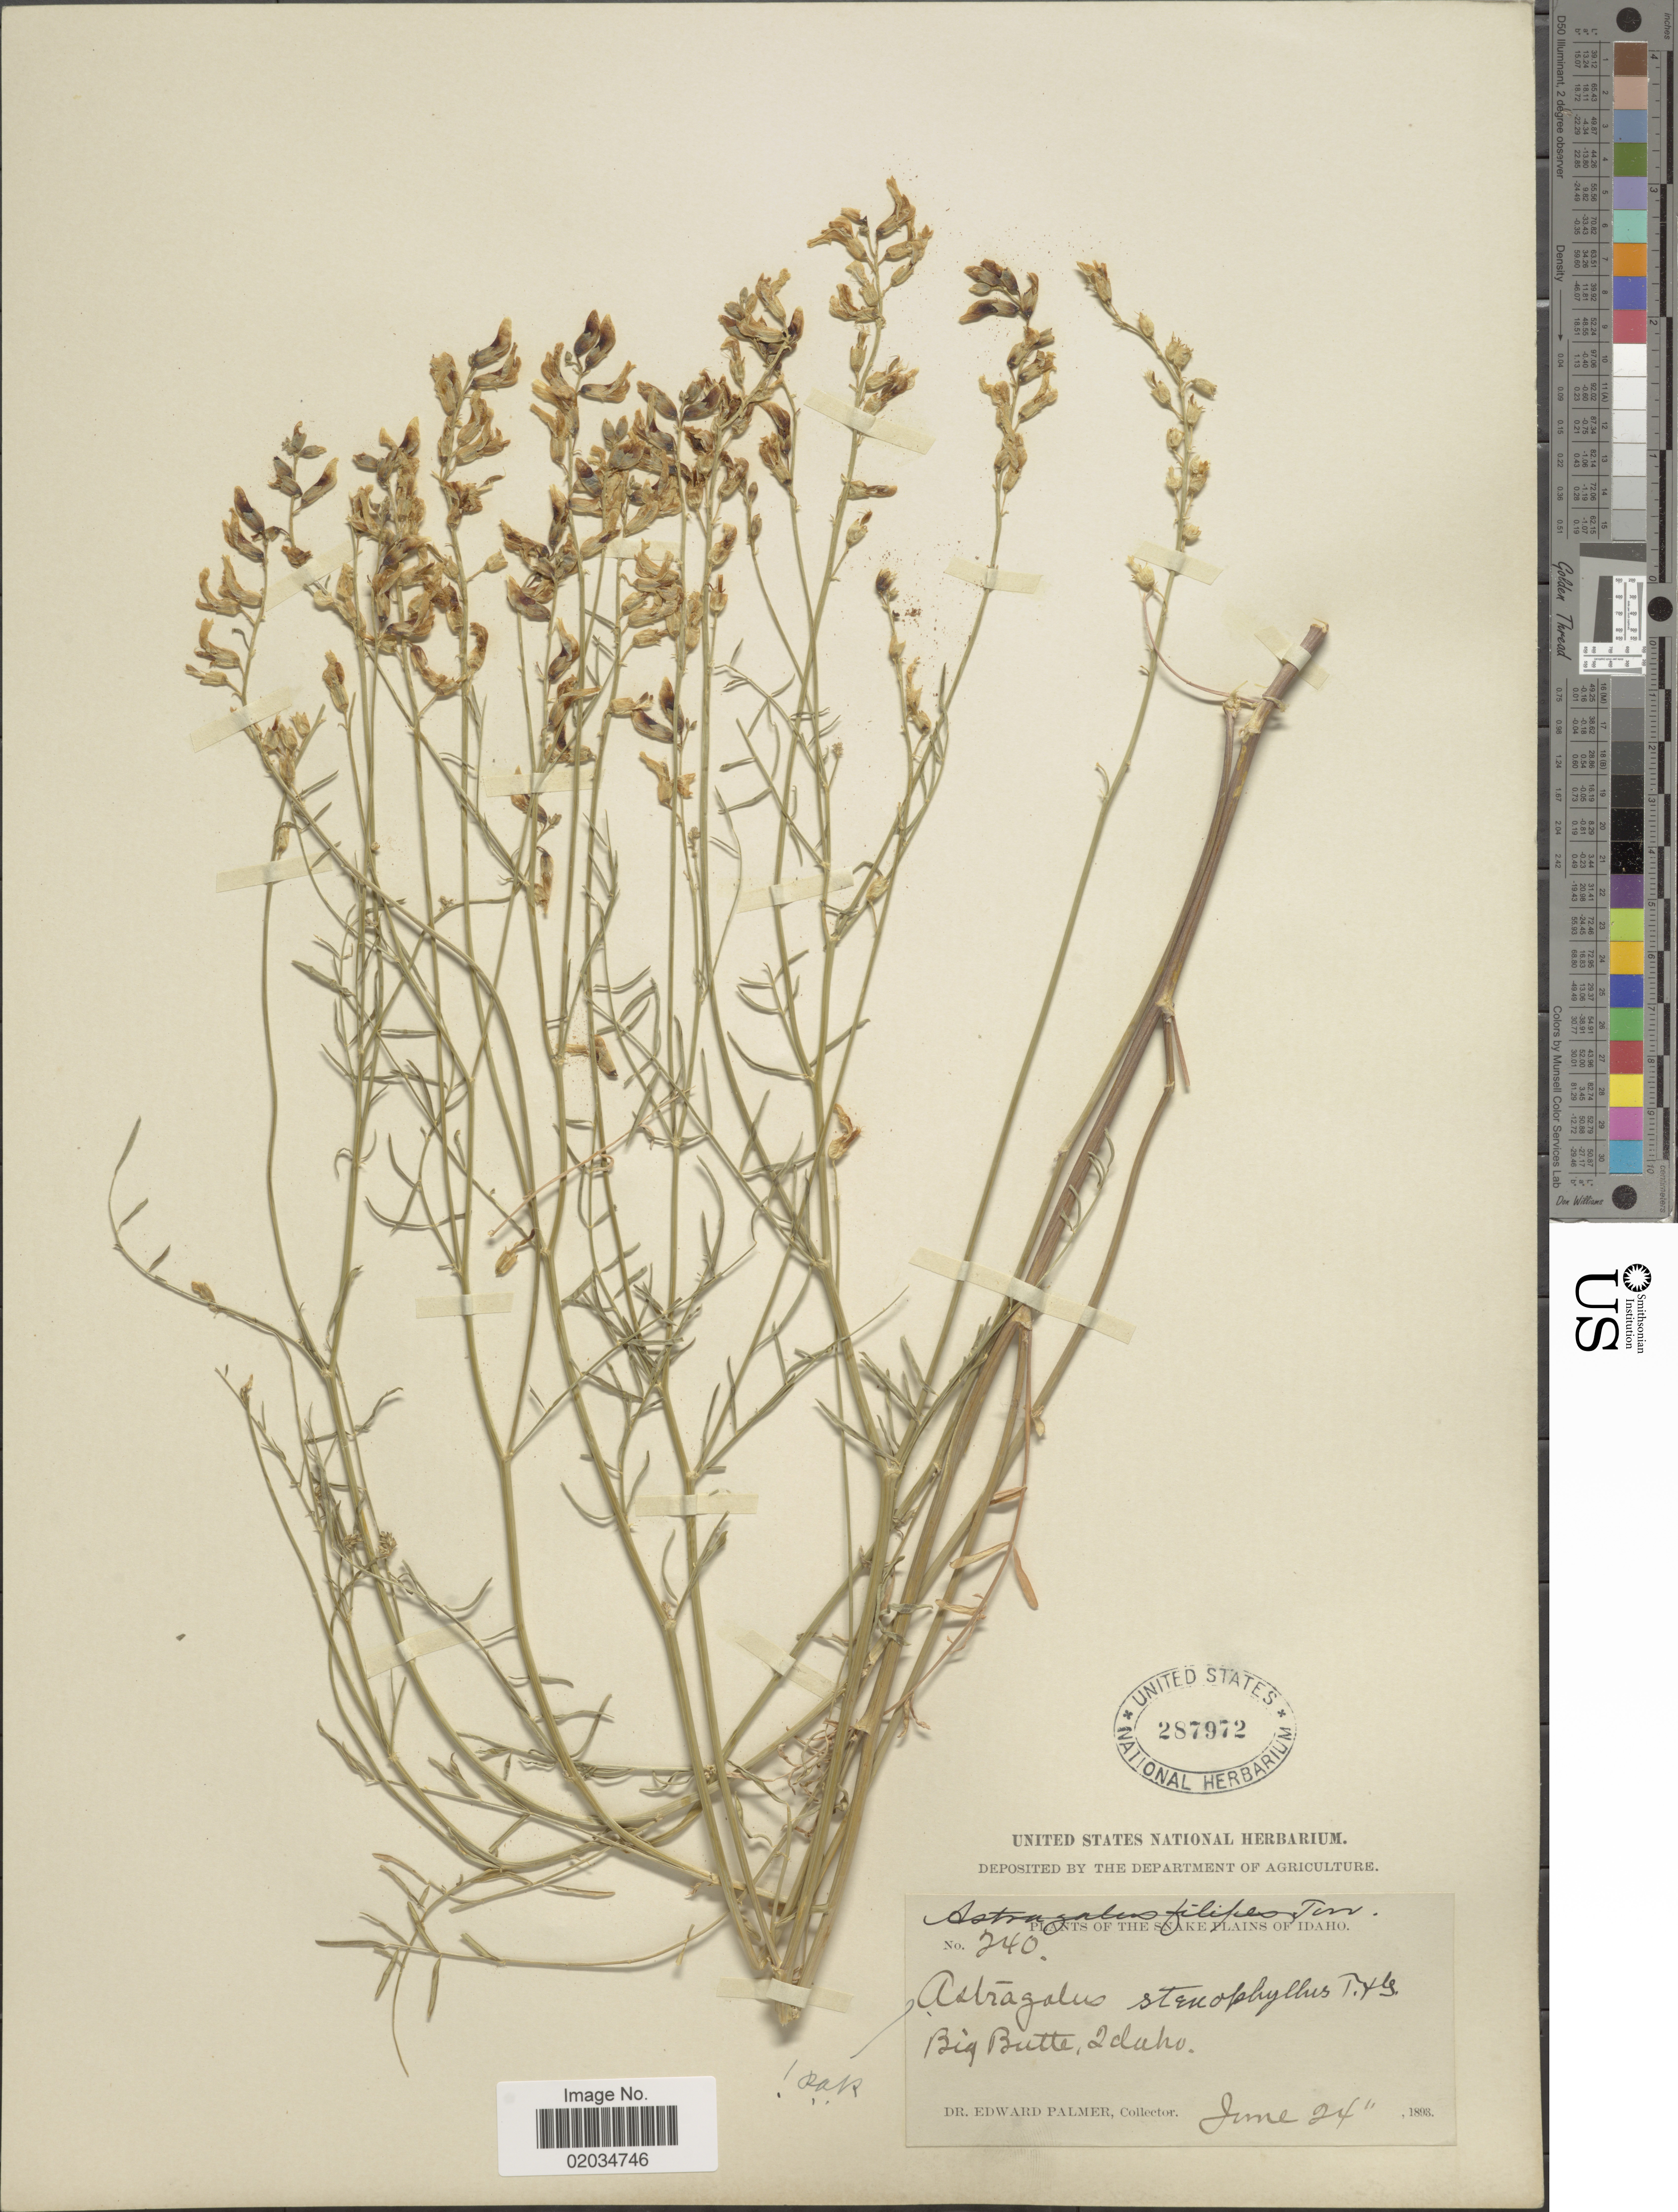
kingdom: Plantae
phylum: Tracheophyta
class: Magnoliopsida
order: Fabales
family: Fabaceae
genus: Astragalus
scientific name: Astragalus stenophyllus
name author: Torr. & A. Gray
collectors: E. Palmer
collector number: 240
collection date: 1893-06-24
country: United States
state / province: Idaho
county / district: Butte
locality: Big Butte. Snake Plains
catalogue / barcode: US 287972